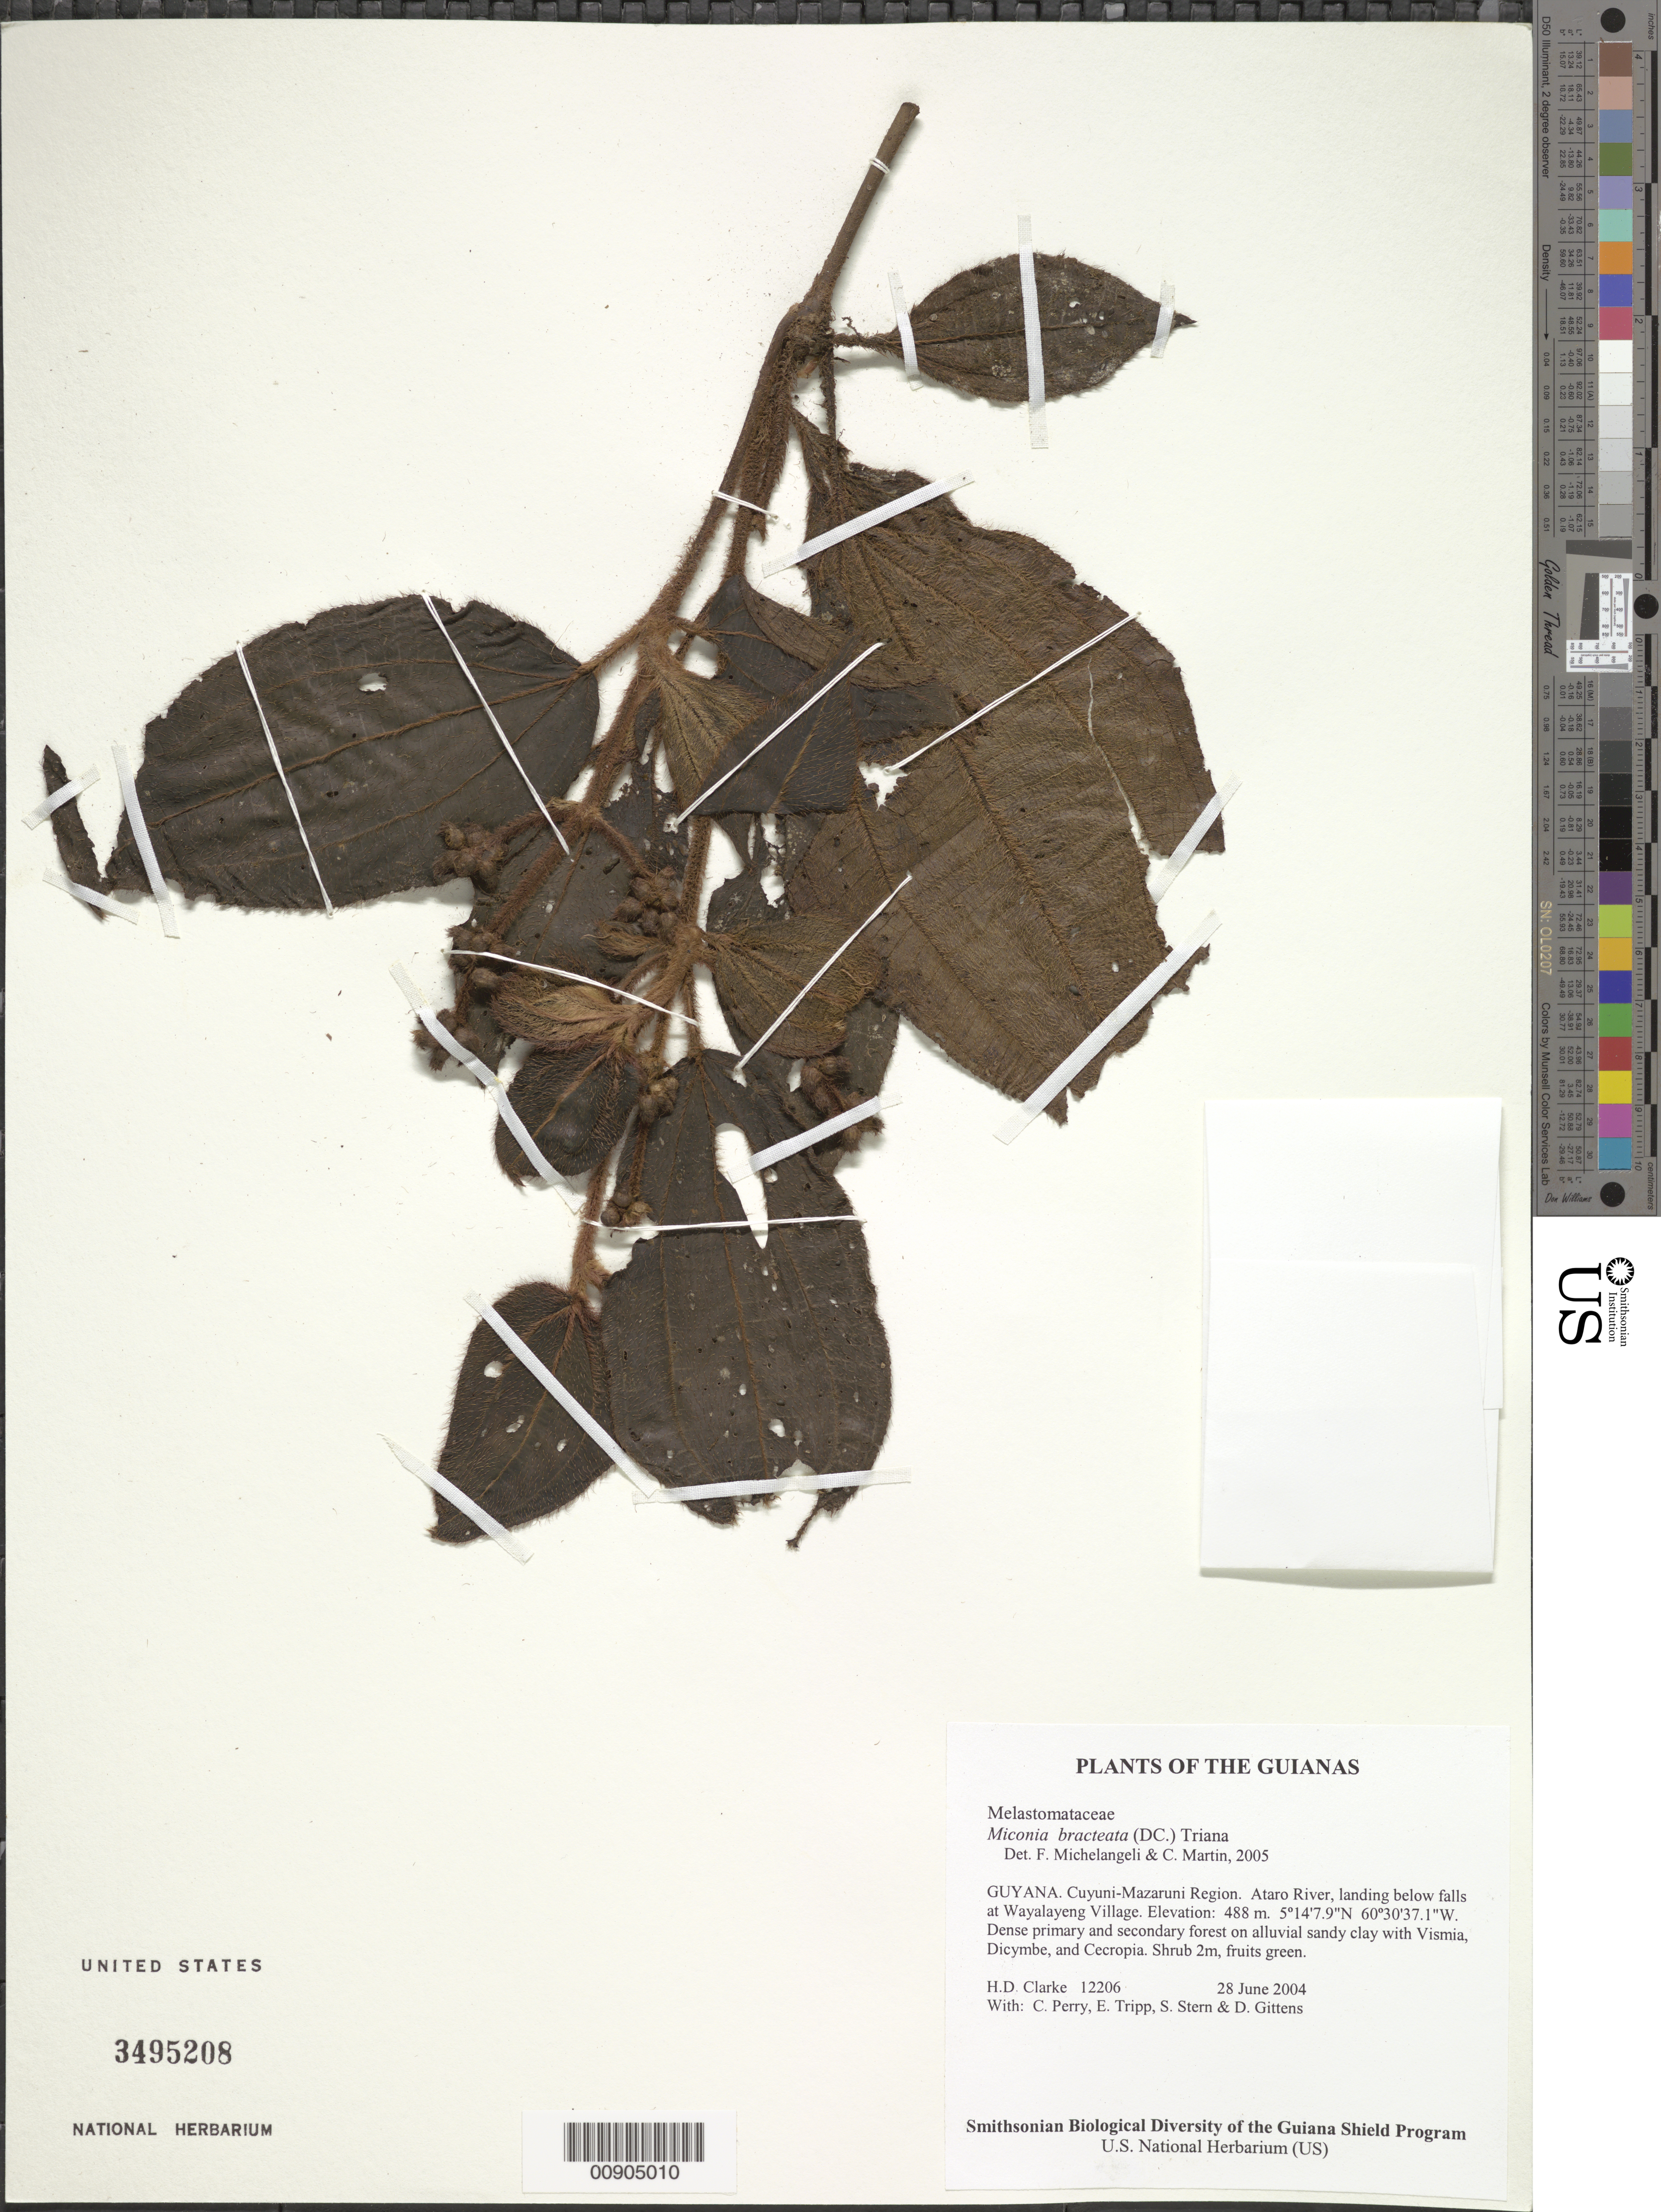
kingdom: Plantae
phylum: Tracheophyta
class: Magnoliopsida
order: Myrtales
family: Melastomataceae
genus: Miconia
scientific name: Miconia bracteata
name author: (DC.) Triana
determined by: Michelangeli, F. A.; Martin, C.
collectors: H. D. Clarke, C. Perry, E. Tripp, S. R. Stern & D. Gittens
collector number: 12206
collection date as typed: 28 June 2004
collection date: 2004-06-28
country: Guyana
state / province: Cuyuni-Mazaruni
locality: Ataro River, landing below falls at Wayalayeng Village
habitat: Dense primary and secondary forest on alluvial sandy clay with Vismia, Dicymbe, and Cecropia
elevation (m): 488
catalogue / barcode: US 3495208